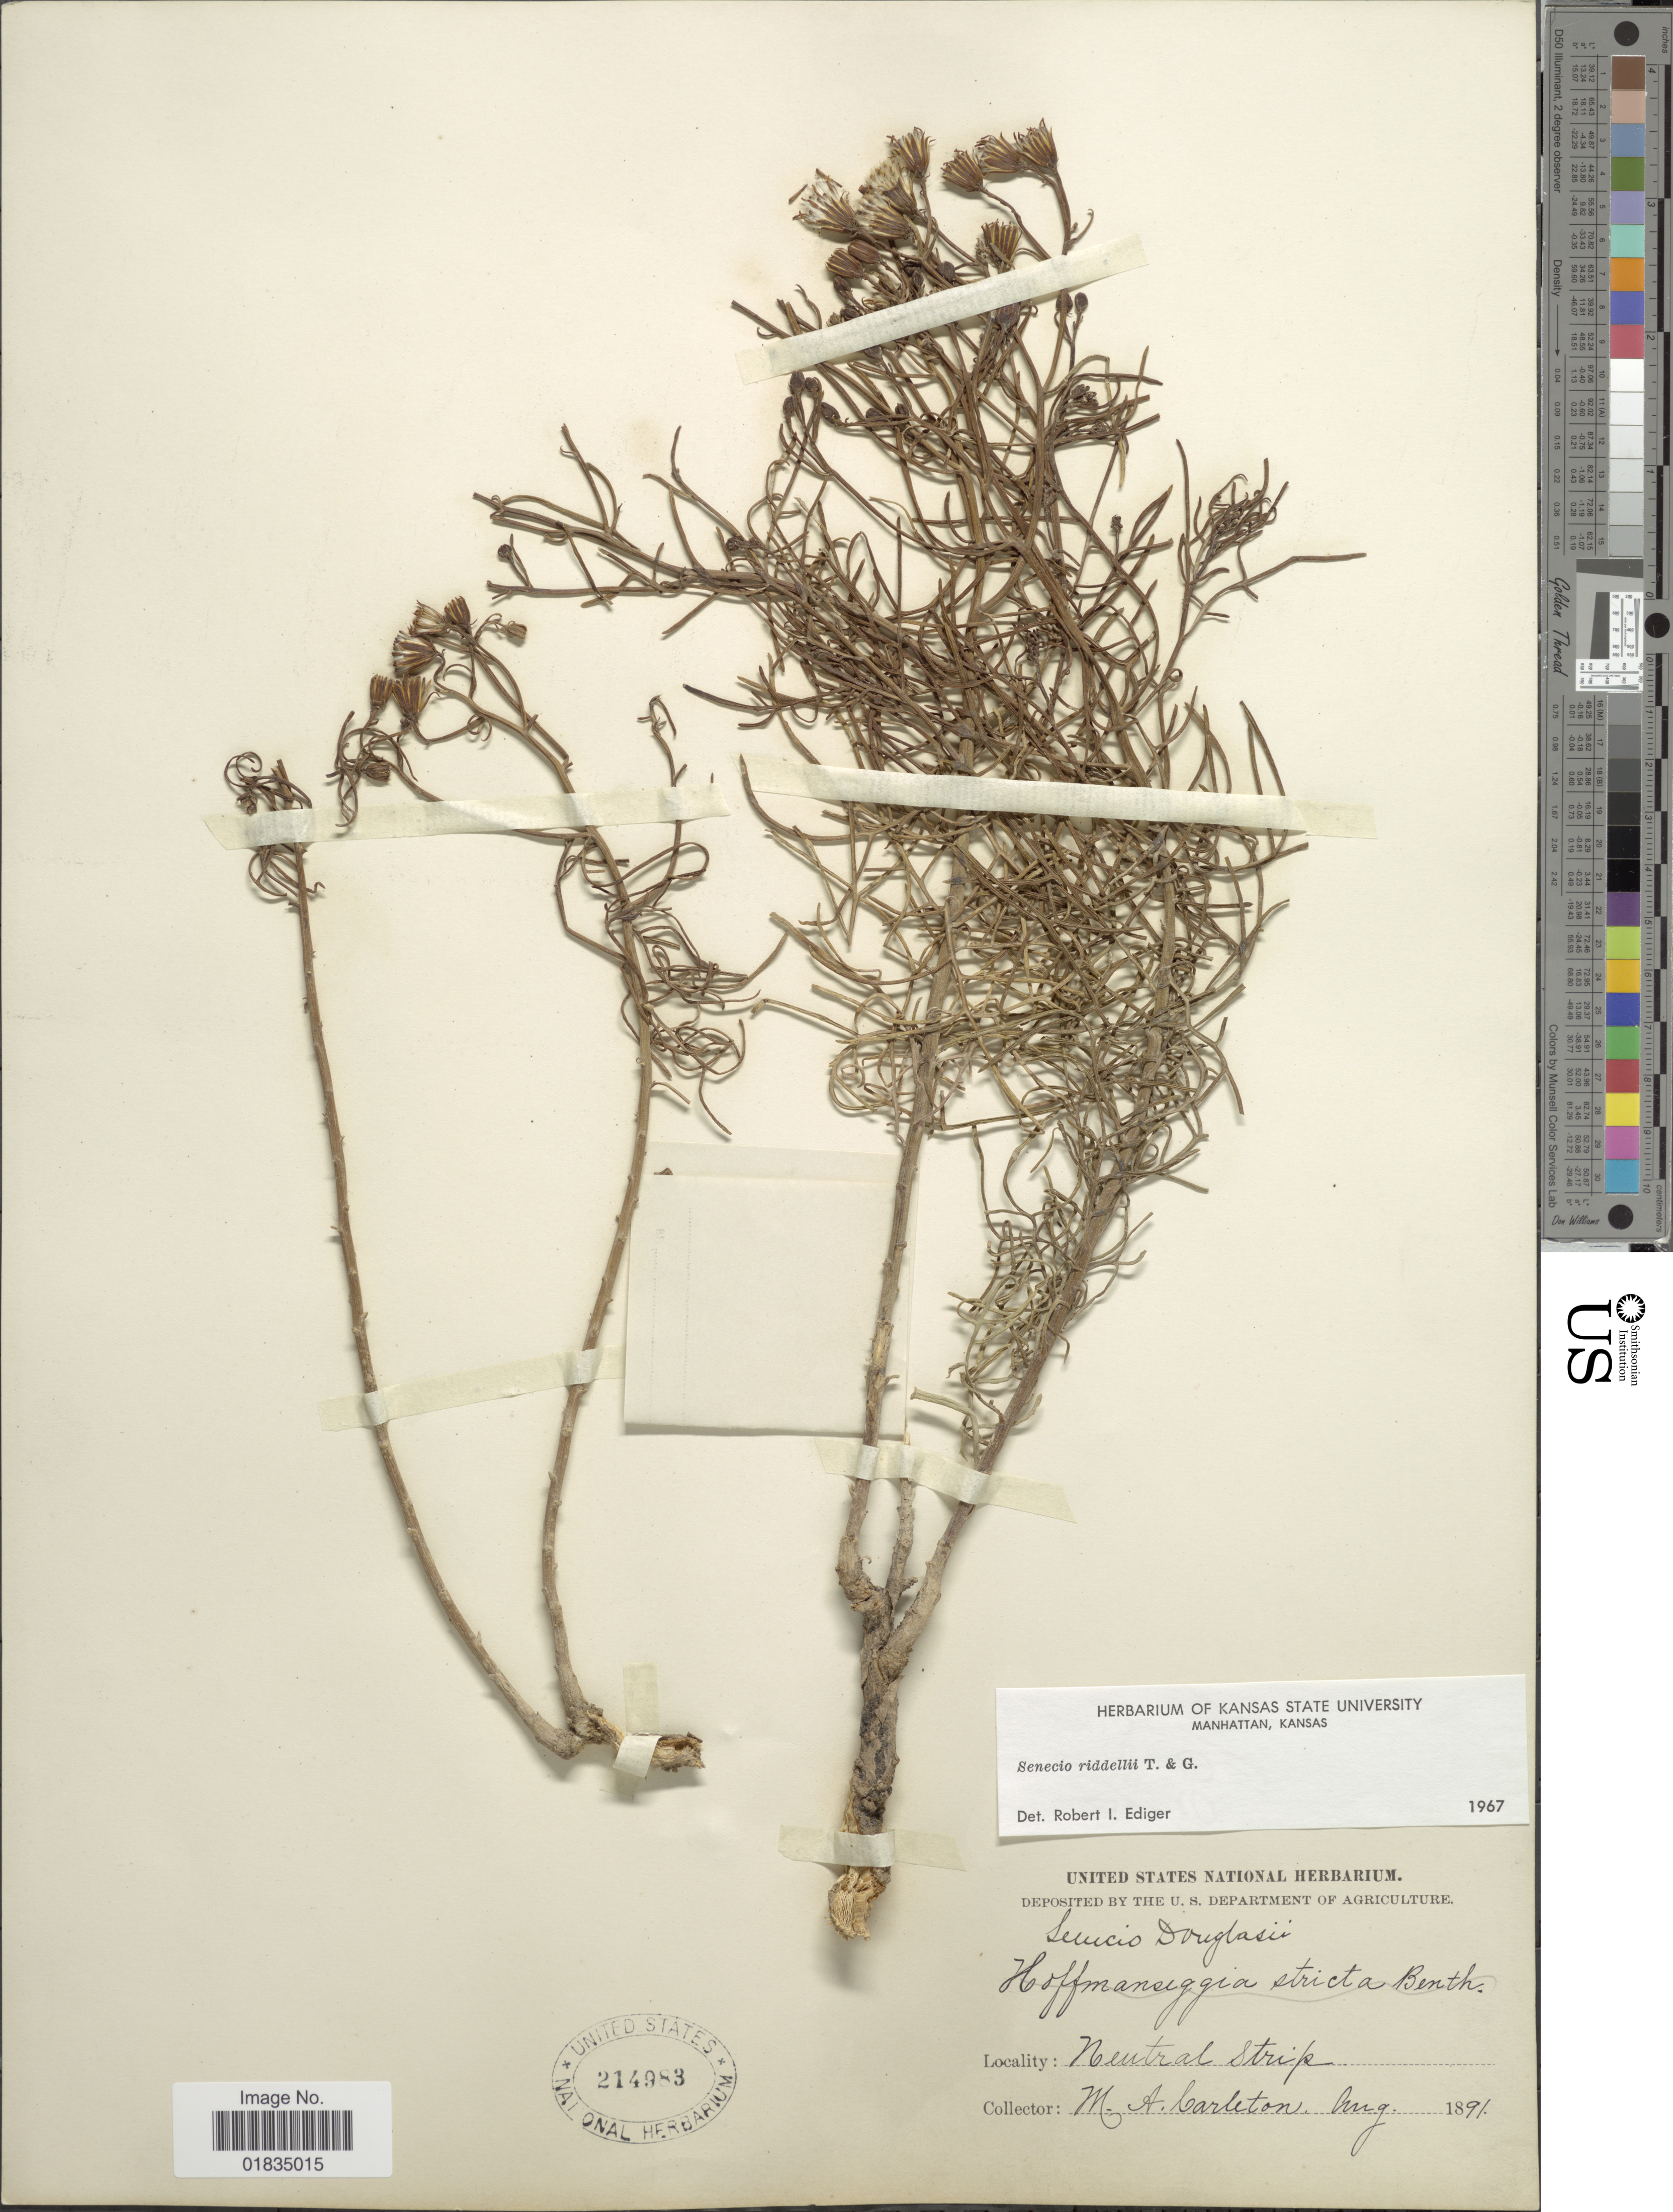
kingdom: Plantae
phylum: Tracheophyta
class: Magnoliopsida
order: Asterales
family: Asteraceae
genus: Senecio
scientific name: Senecio riddellii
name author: Torr. & A. Gray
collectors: M. A. Carleton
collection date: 1891-08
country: United States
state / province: Oklahoma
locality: Neutral Strip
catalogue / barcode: US 214983